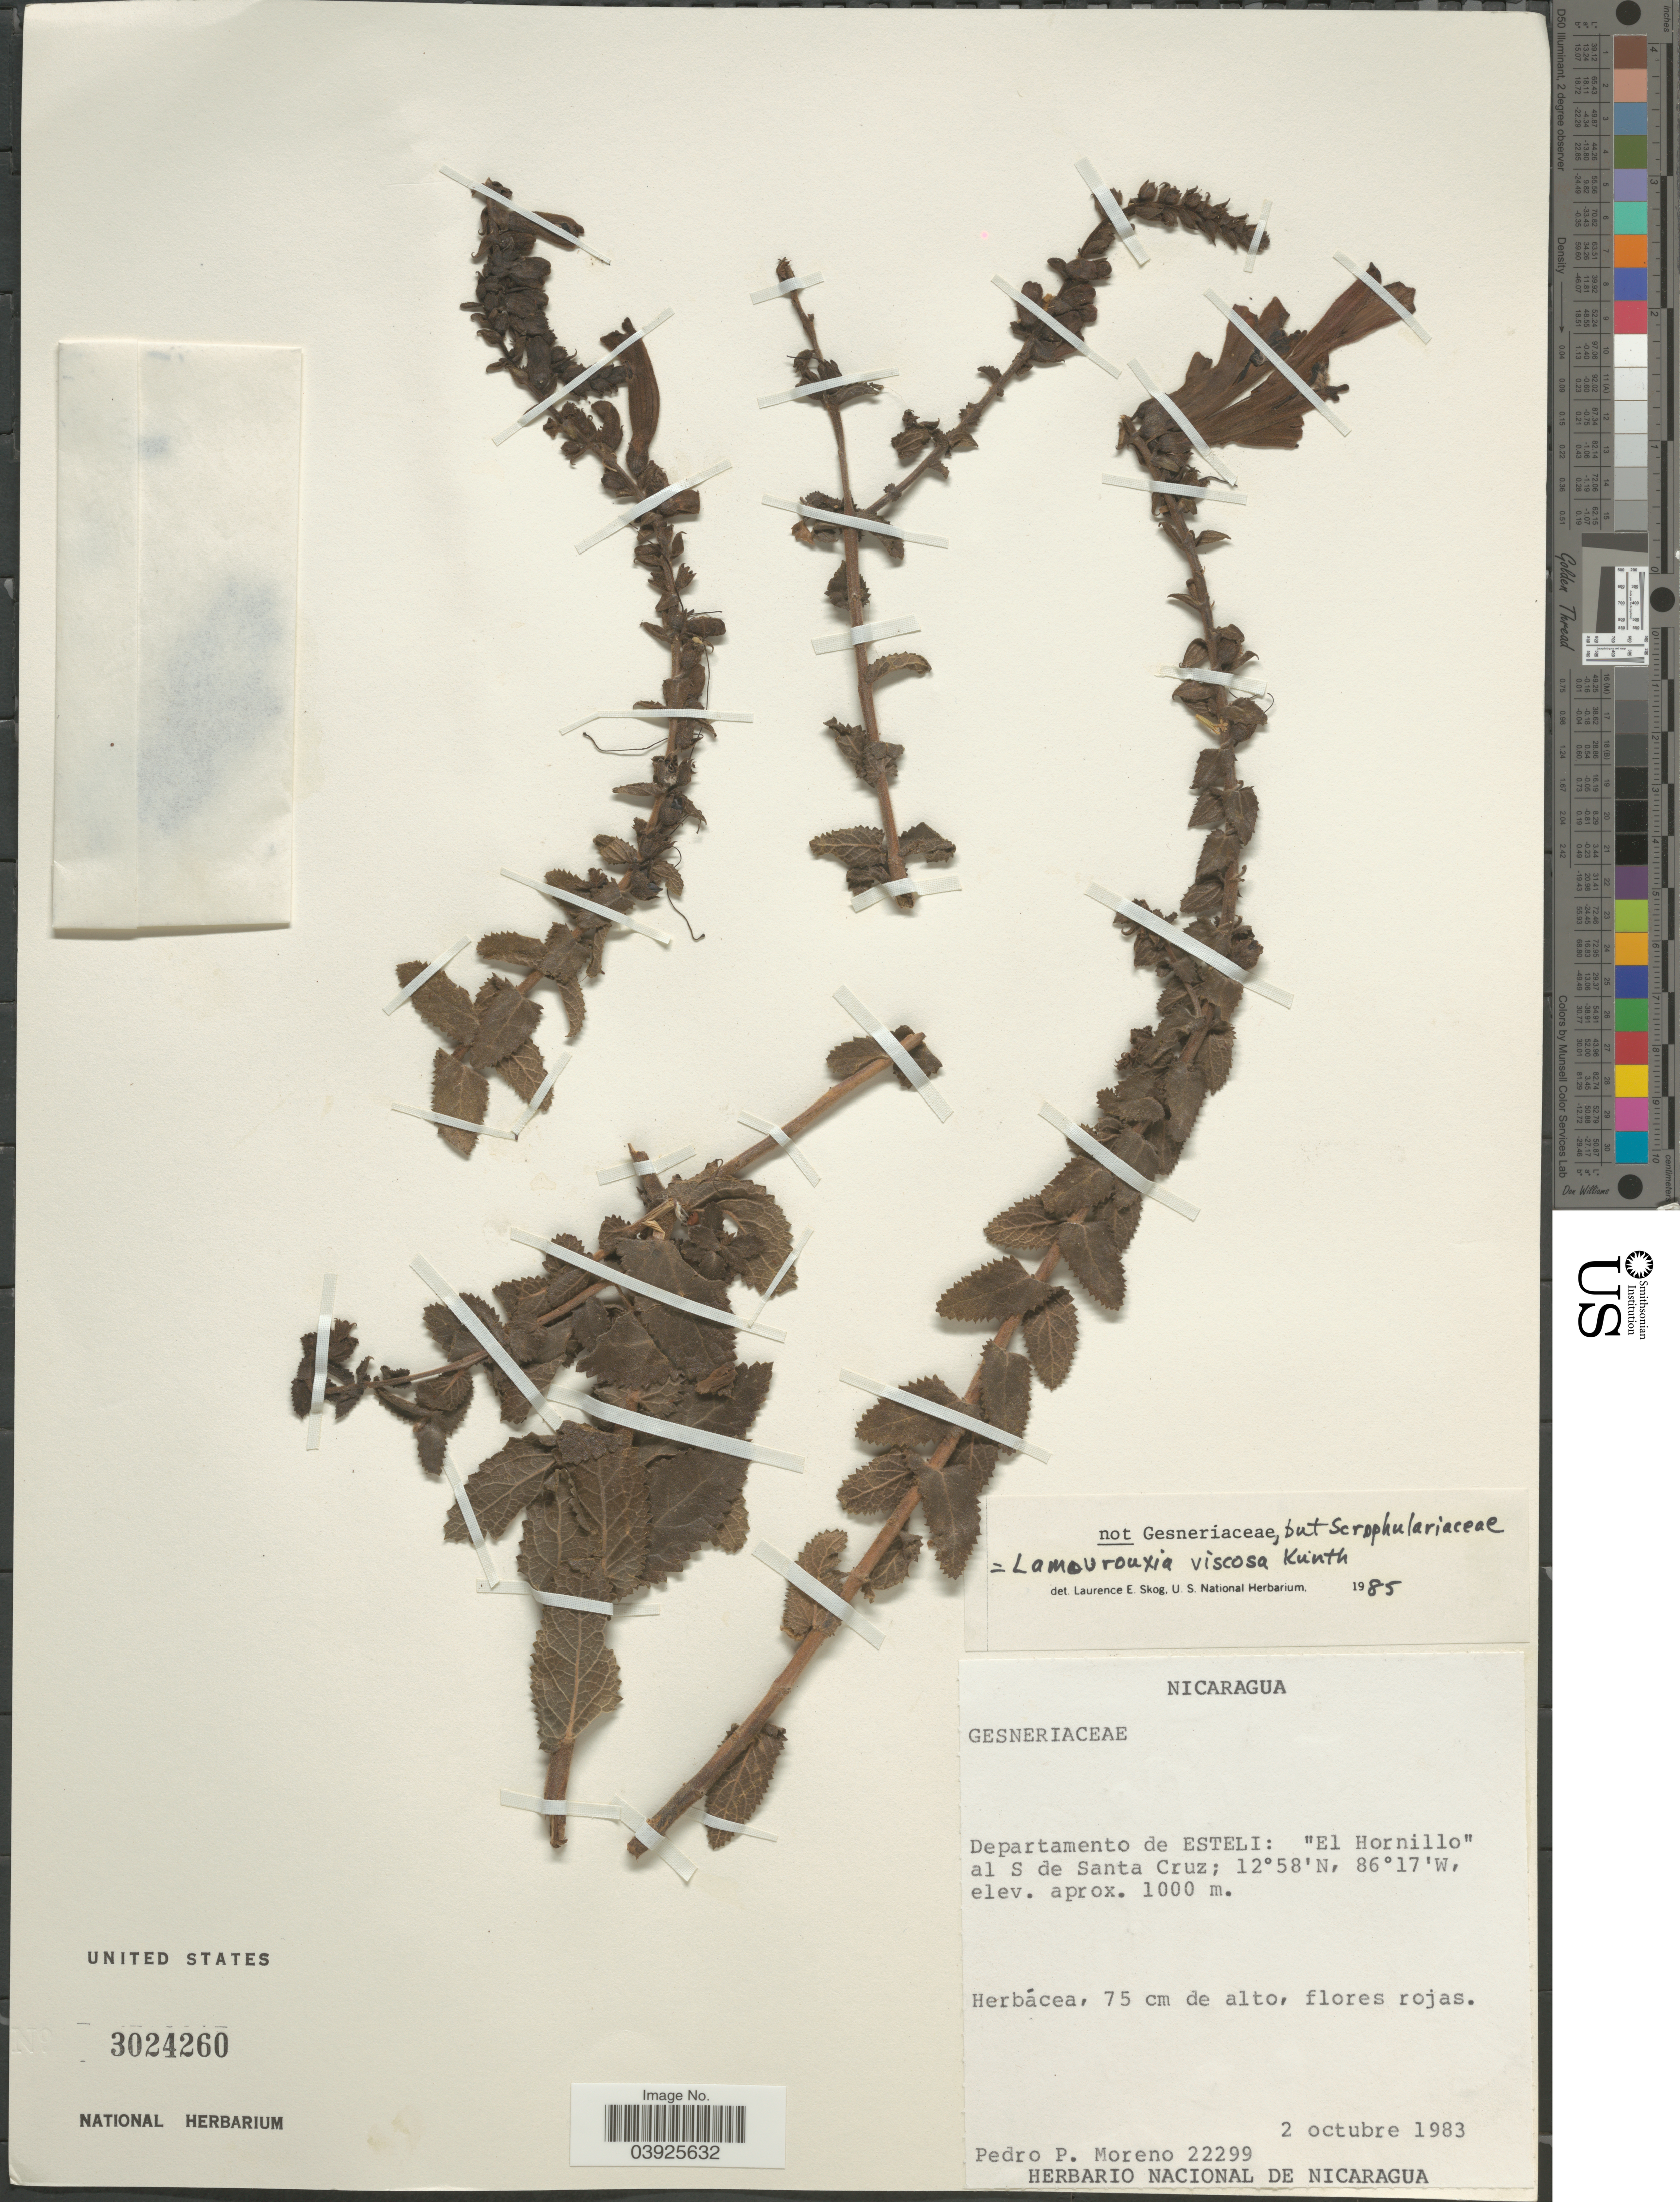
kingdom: Plantae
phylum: Tracheophyta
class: Magnoliopsida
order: Lamiales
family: Orobanchaceae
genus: Lamourouxia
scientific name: Lamourouxia viscosa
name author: Kunth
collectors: P. Moreno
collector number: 22299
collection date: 1983-10-02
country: Nicaragua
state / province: Esteli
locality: Departamento de Esteli: "El Hornillo" al S de Santa Cruz.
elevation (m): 1000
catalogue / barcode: US 3024260